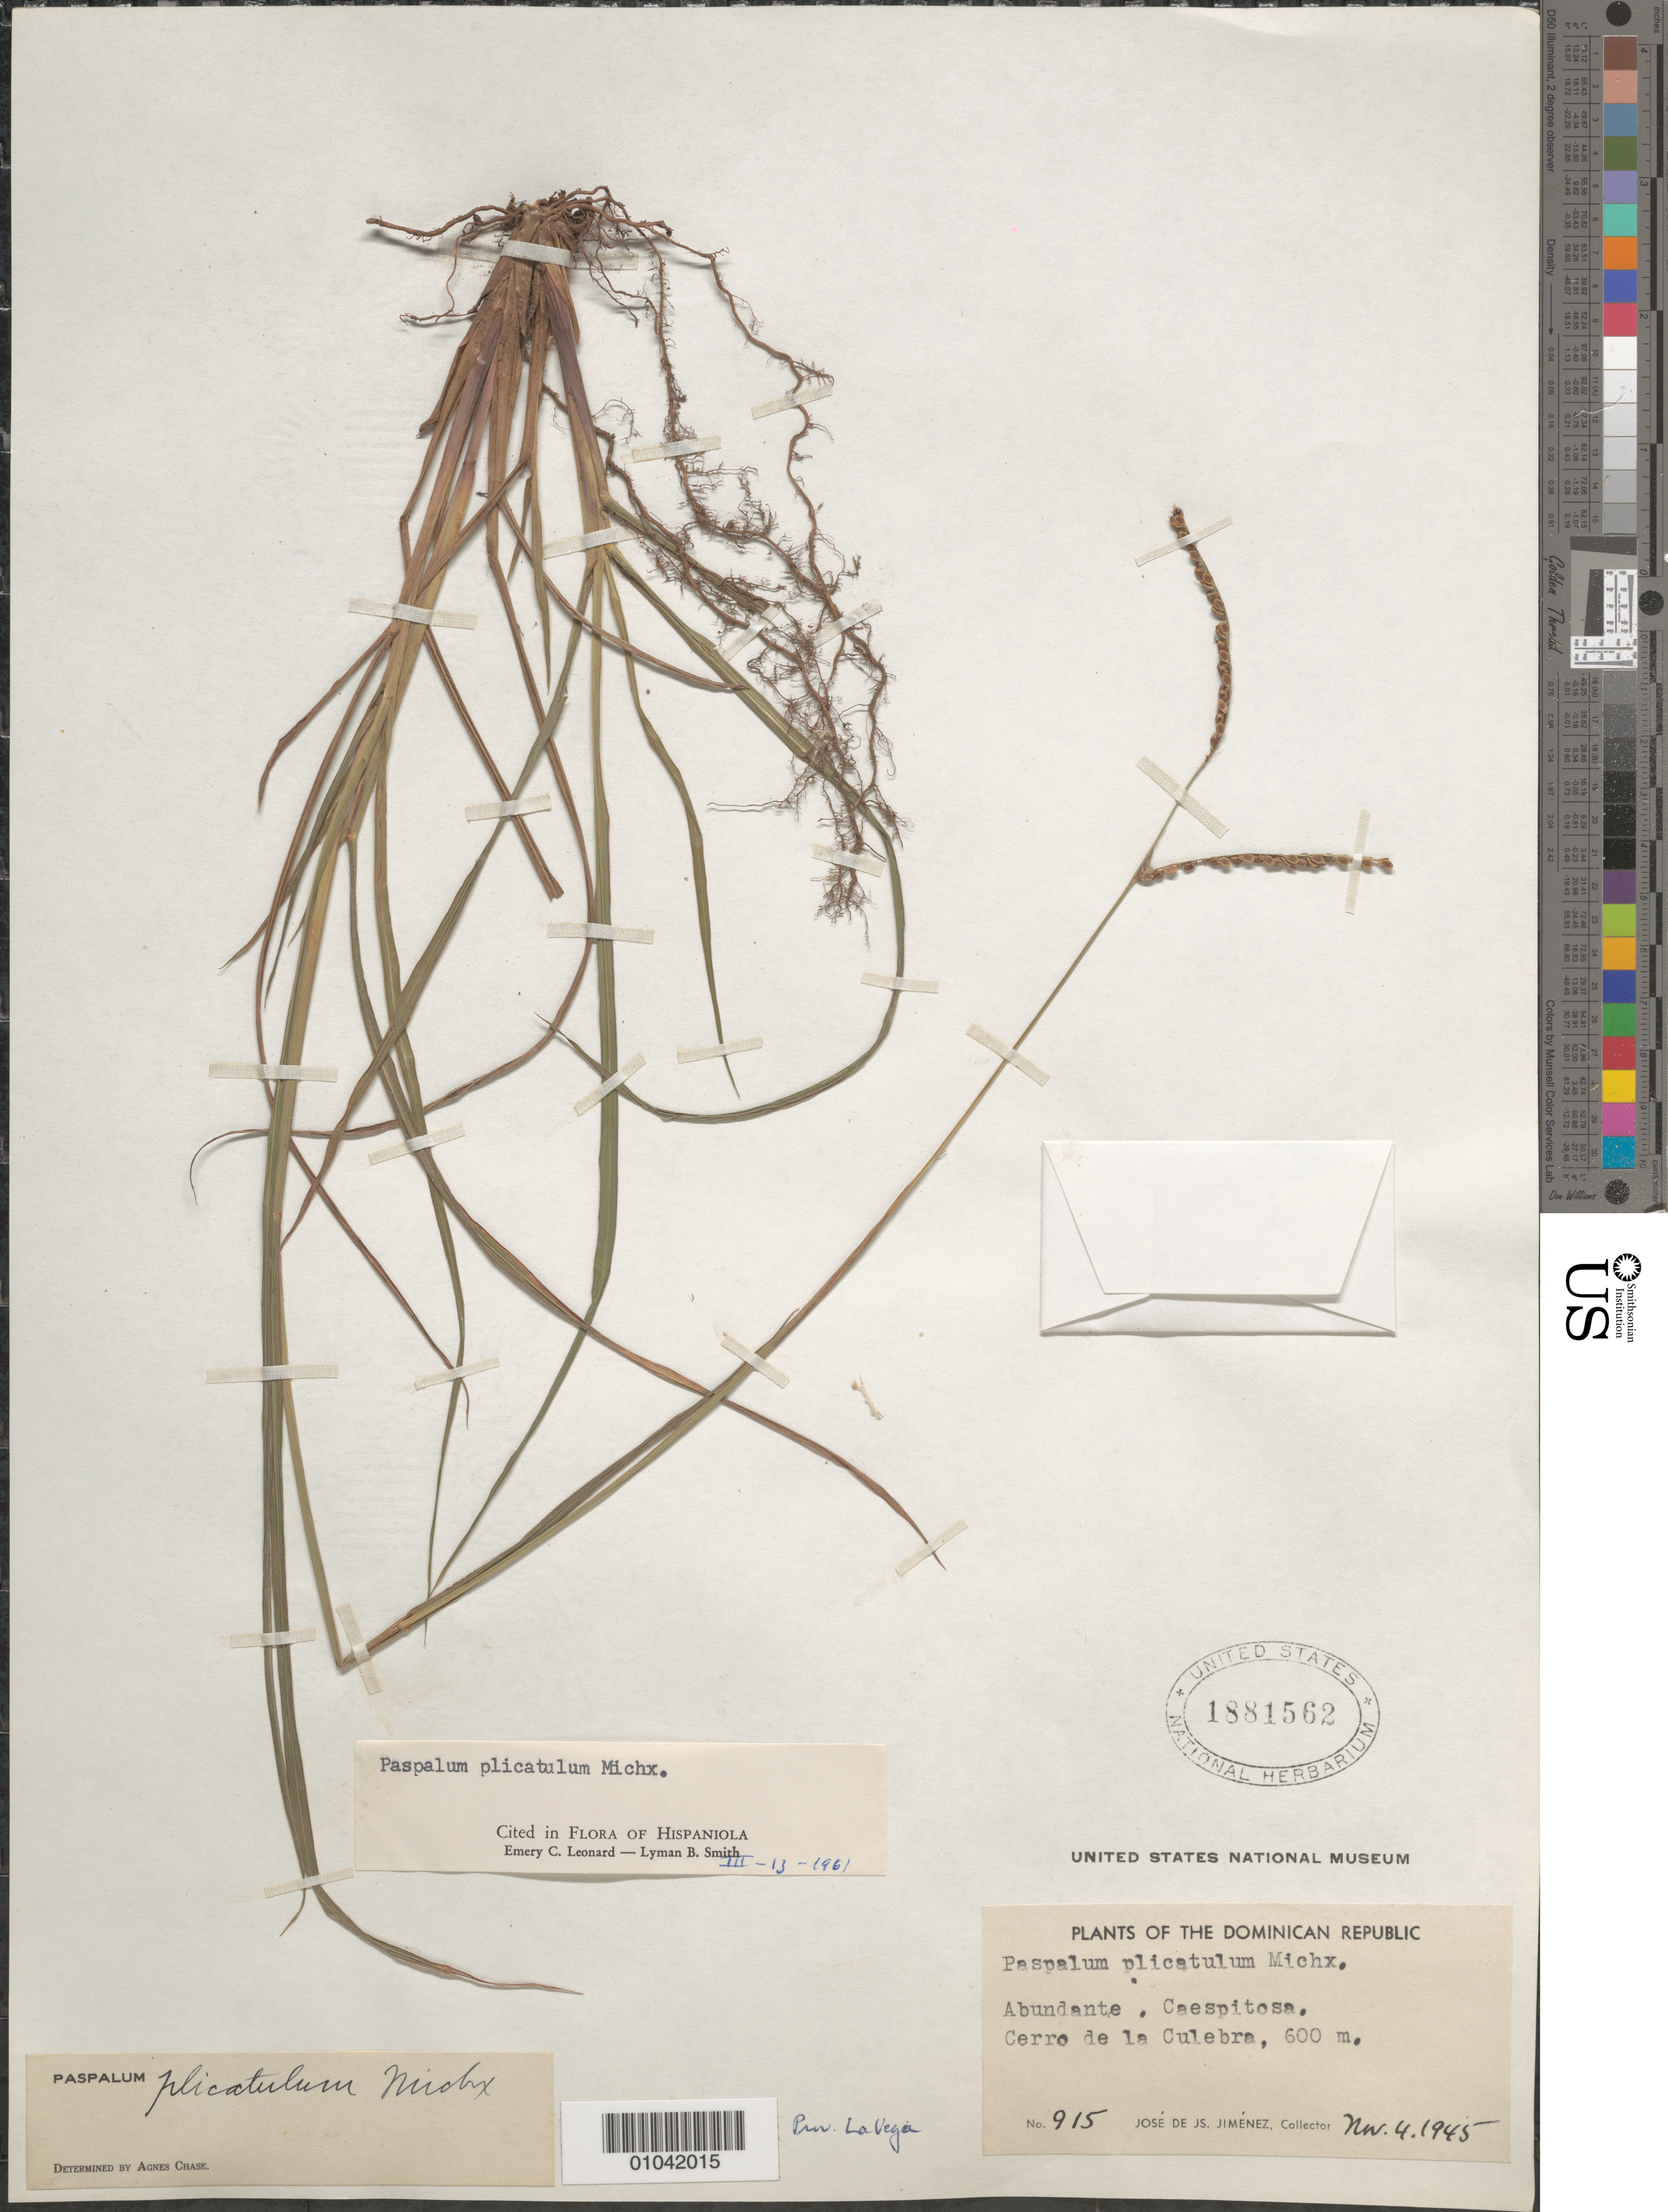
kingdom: Plantae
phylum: Tracheophyta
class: Liliopsida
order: Poales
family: Poaceae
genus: Paspalum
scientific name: Paspalum plicatulum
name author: Michx.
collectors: J. J. Jiménez Almonte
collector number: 915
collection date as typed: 04 Nov 1945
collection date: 1945-11-04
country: Dominican Republic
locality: Cerro de la Culebra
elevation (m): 600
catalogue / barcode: US 1881562